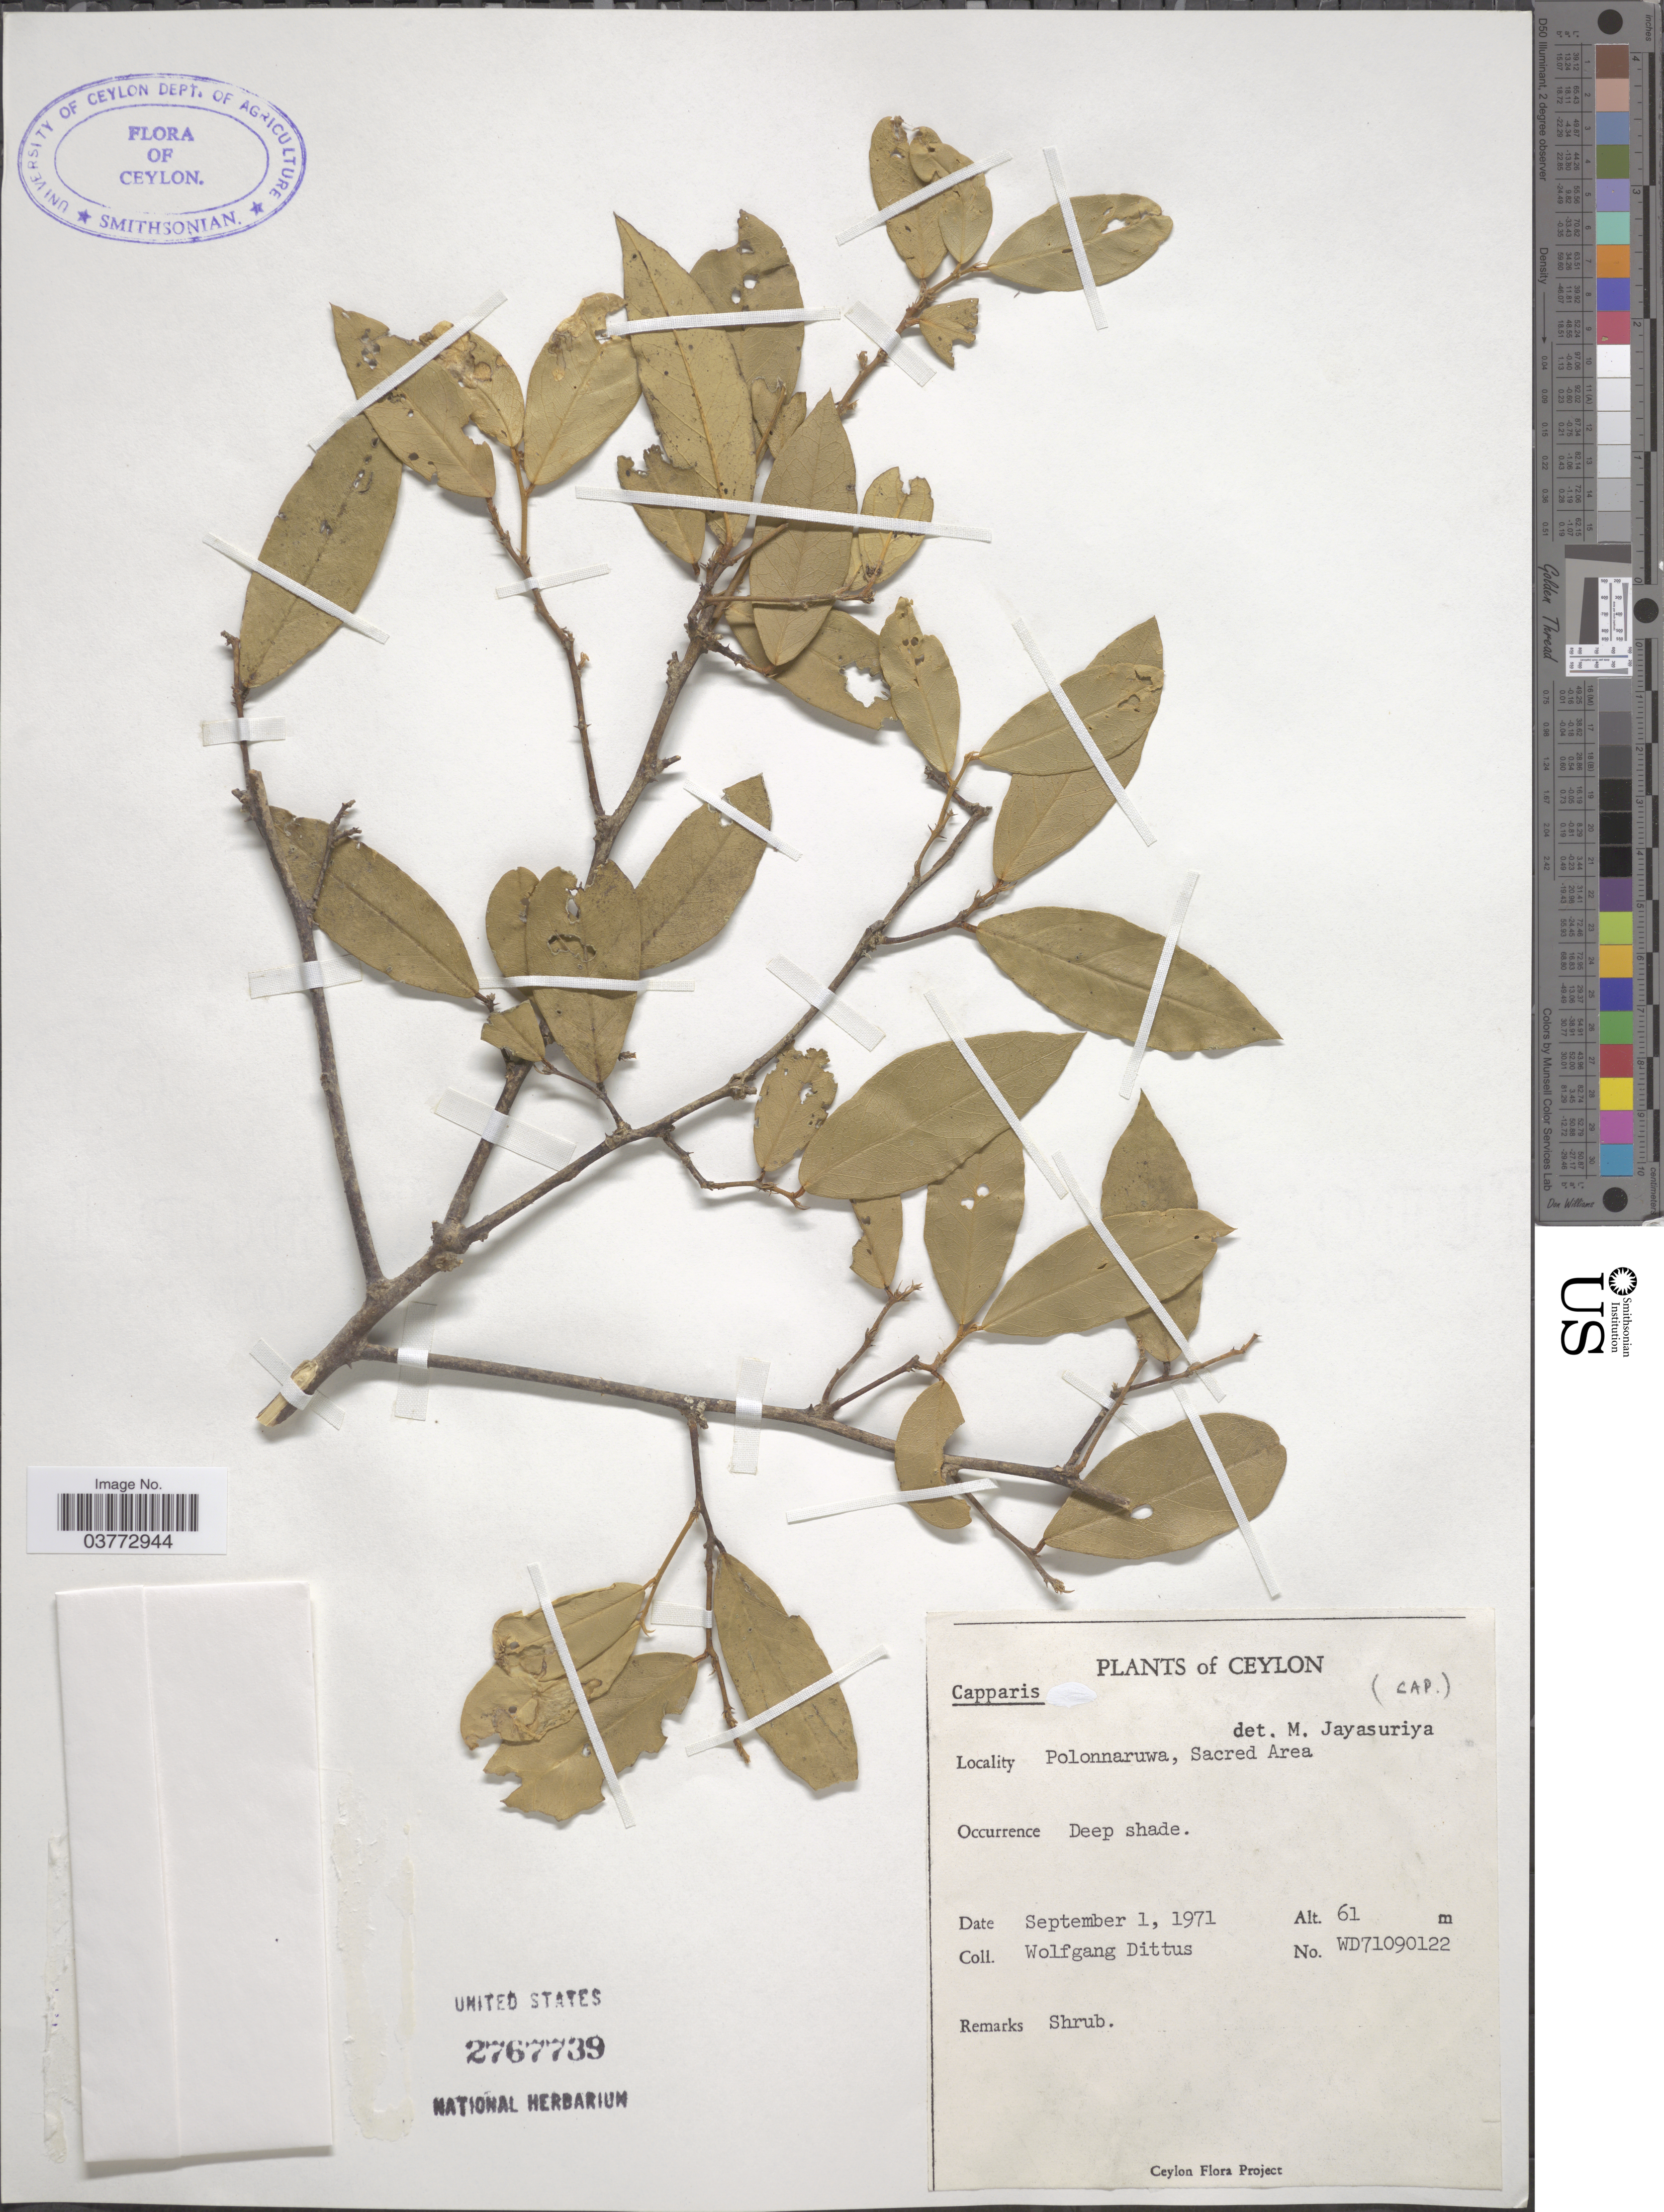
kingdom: Plantae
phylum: Tracheophyta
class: Magnoliopsida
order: Brassicales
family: Capparaceae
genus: Capparis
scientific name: Capparis sp.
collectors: W. Dittus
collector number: WD71090122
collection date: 1971-09-01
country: Sri Lanka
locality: Ceylon. Polonnaruwa, Sacred Area.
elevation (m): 61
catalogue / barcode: US 2767739